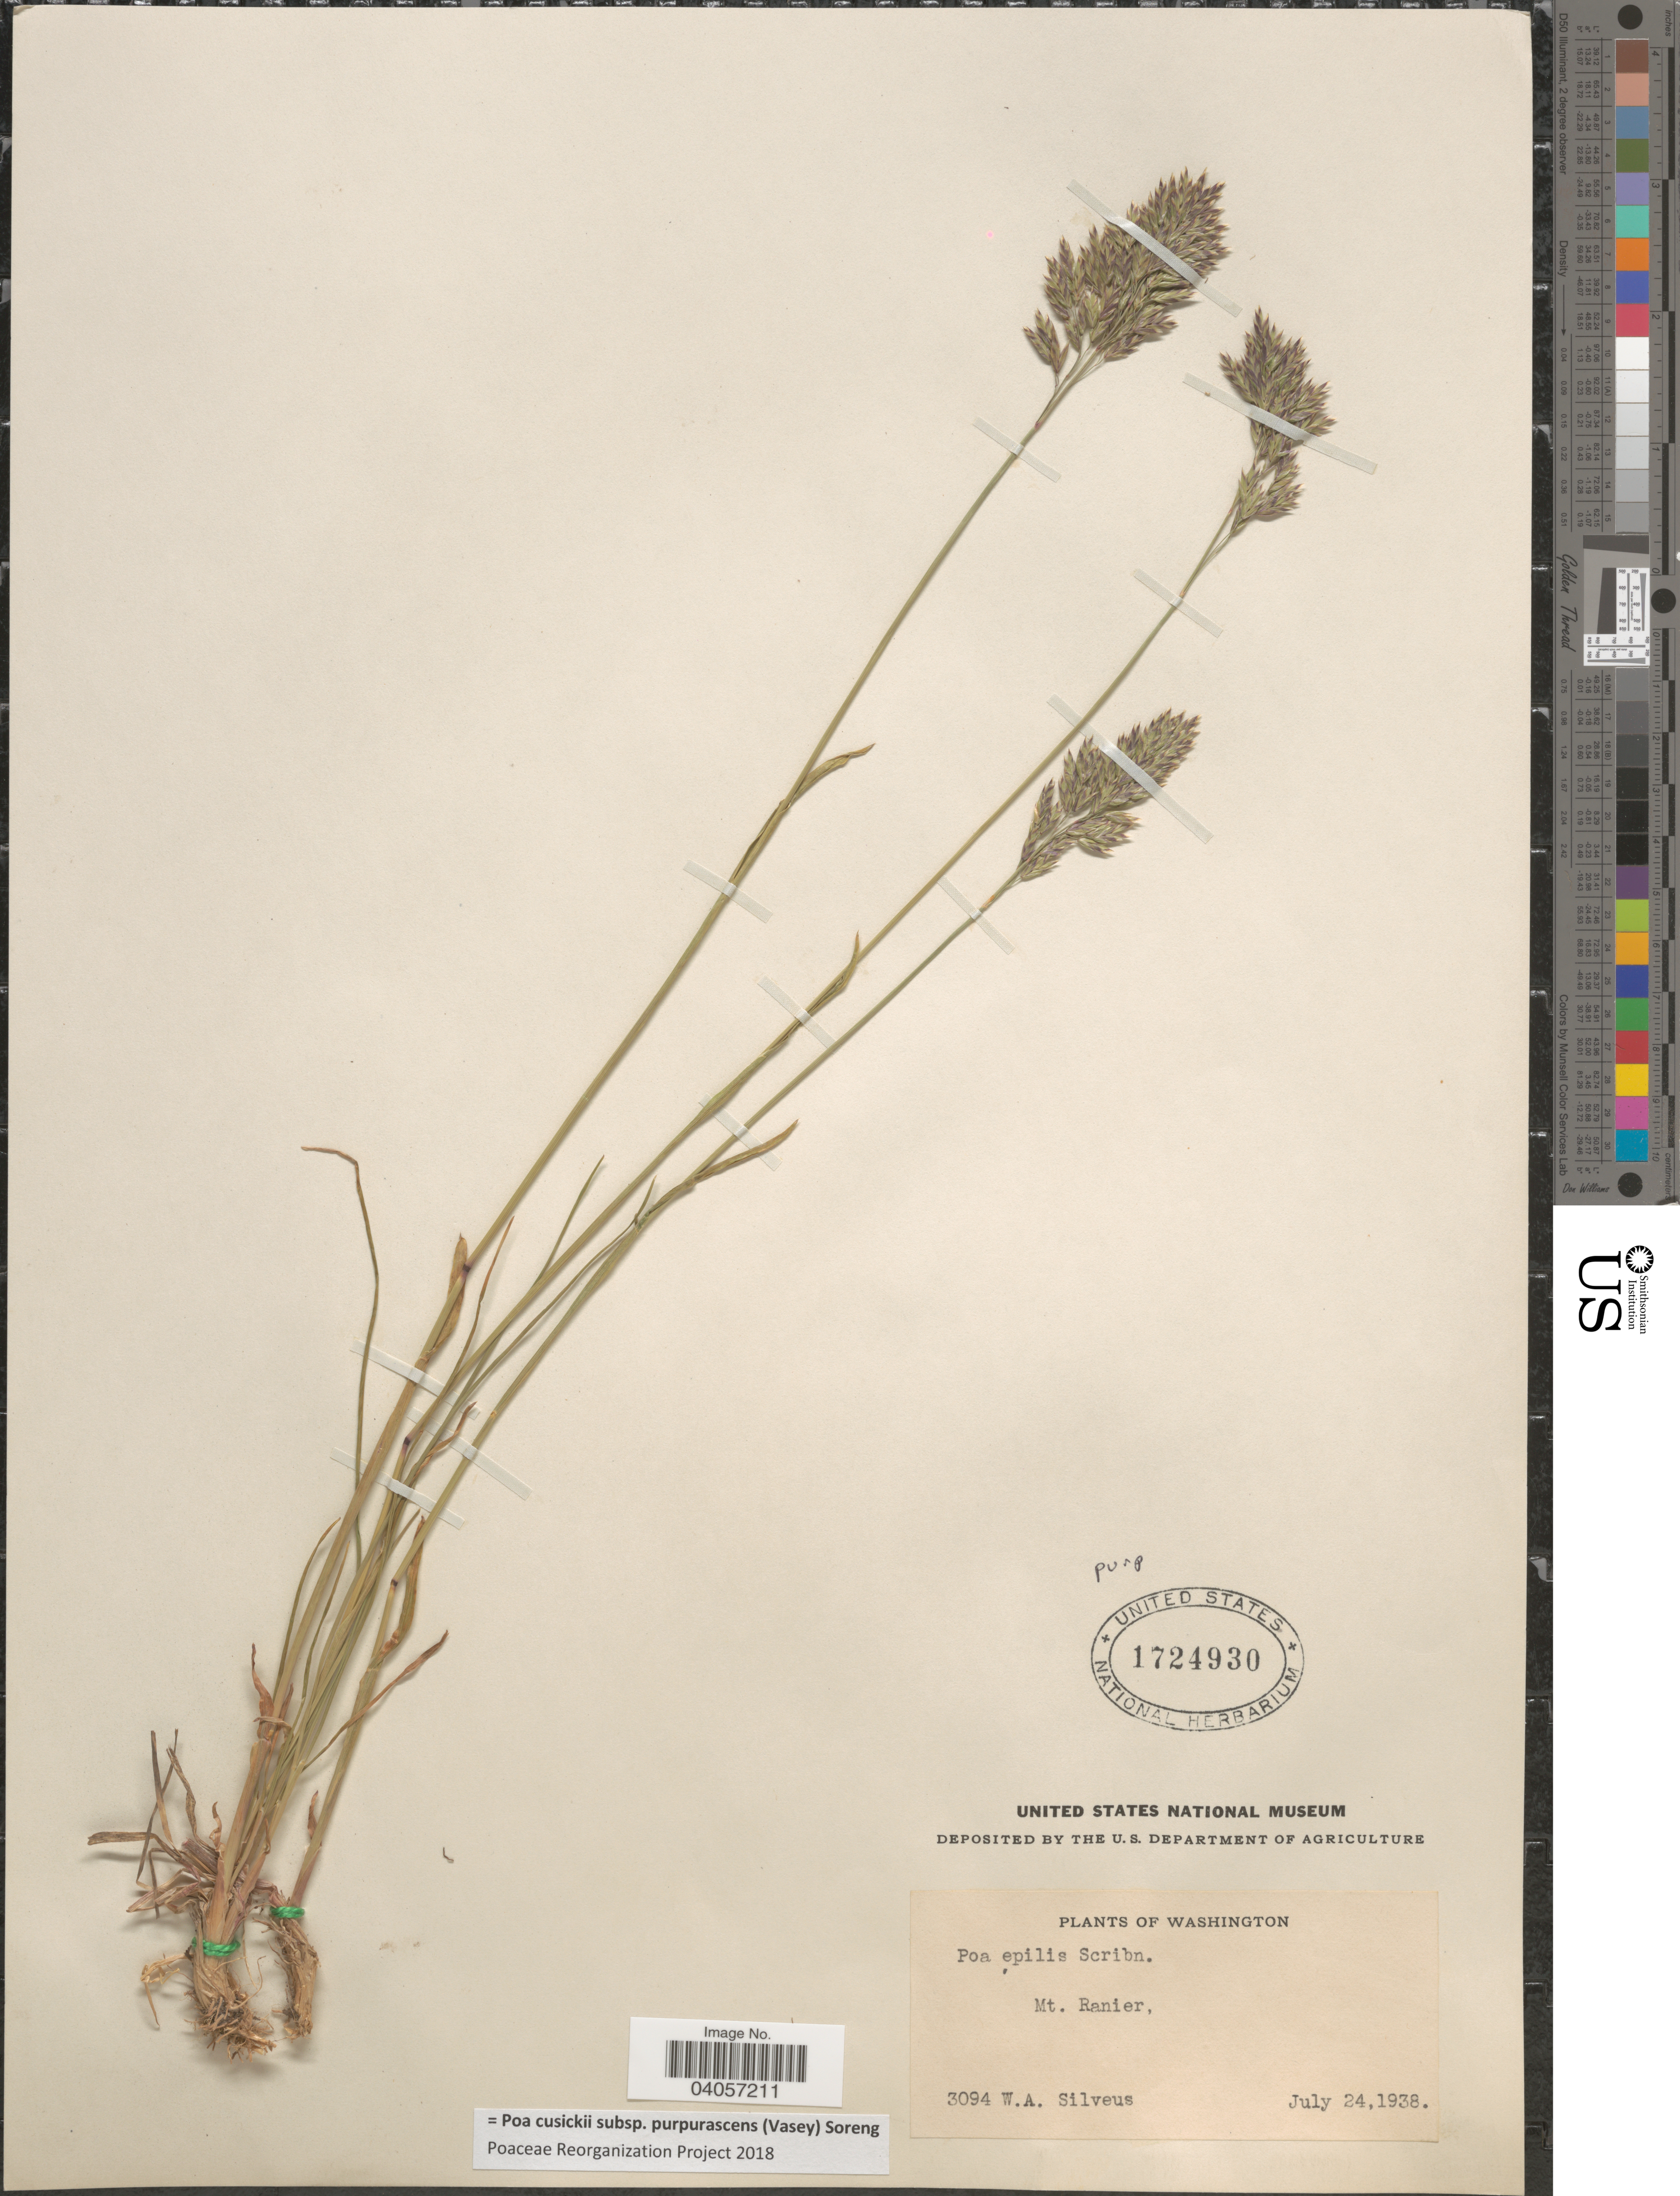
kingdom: Plantae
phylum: Tracheophyta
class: Liliopsida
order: Poales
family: Poaceae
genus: Poa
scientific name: Poa cusickii subsp. purpurascens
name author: (Vasey) Soreng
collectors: W. Silveus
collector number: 3094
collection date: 1938-07-24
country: United States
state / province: Washington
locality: Mt. Ranier.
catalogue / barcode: US 1724930